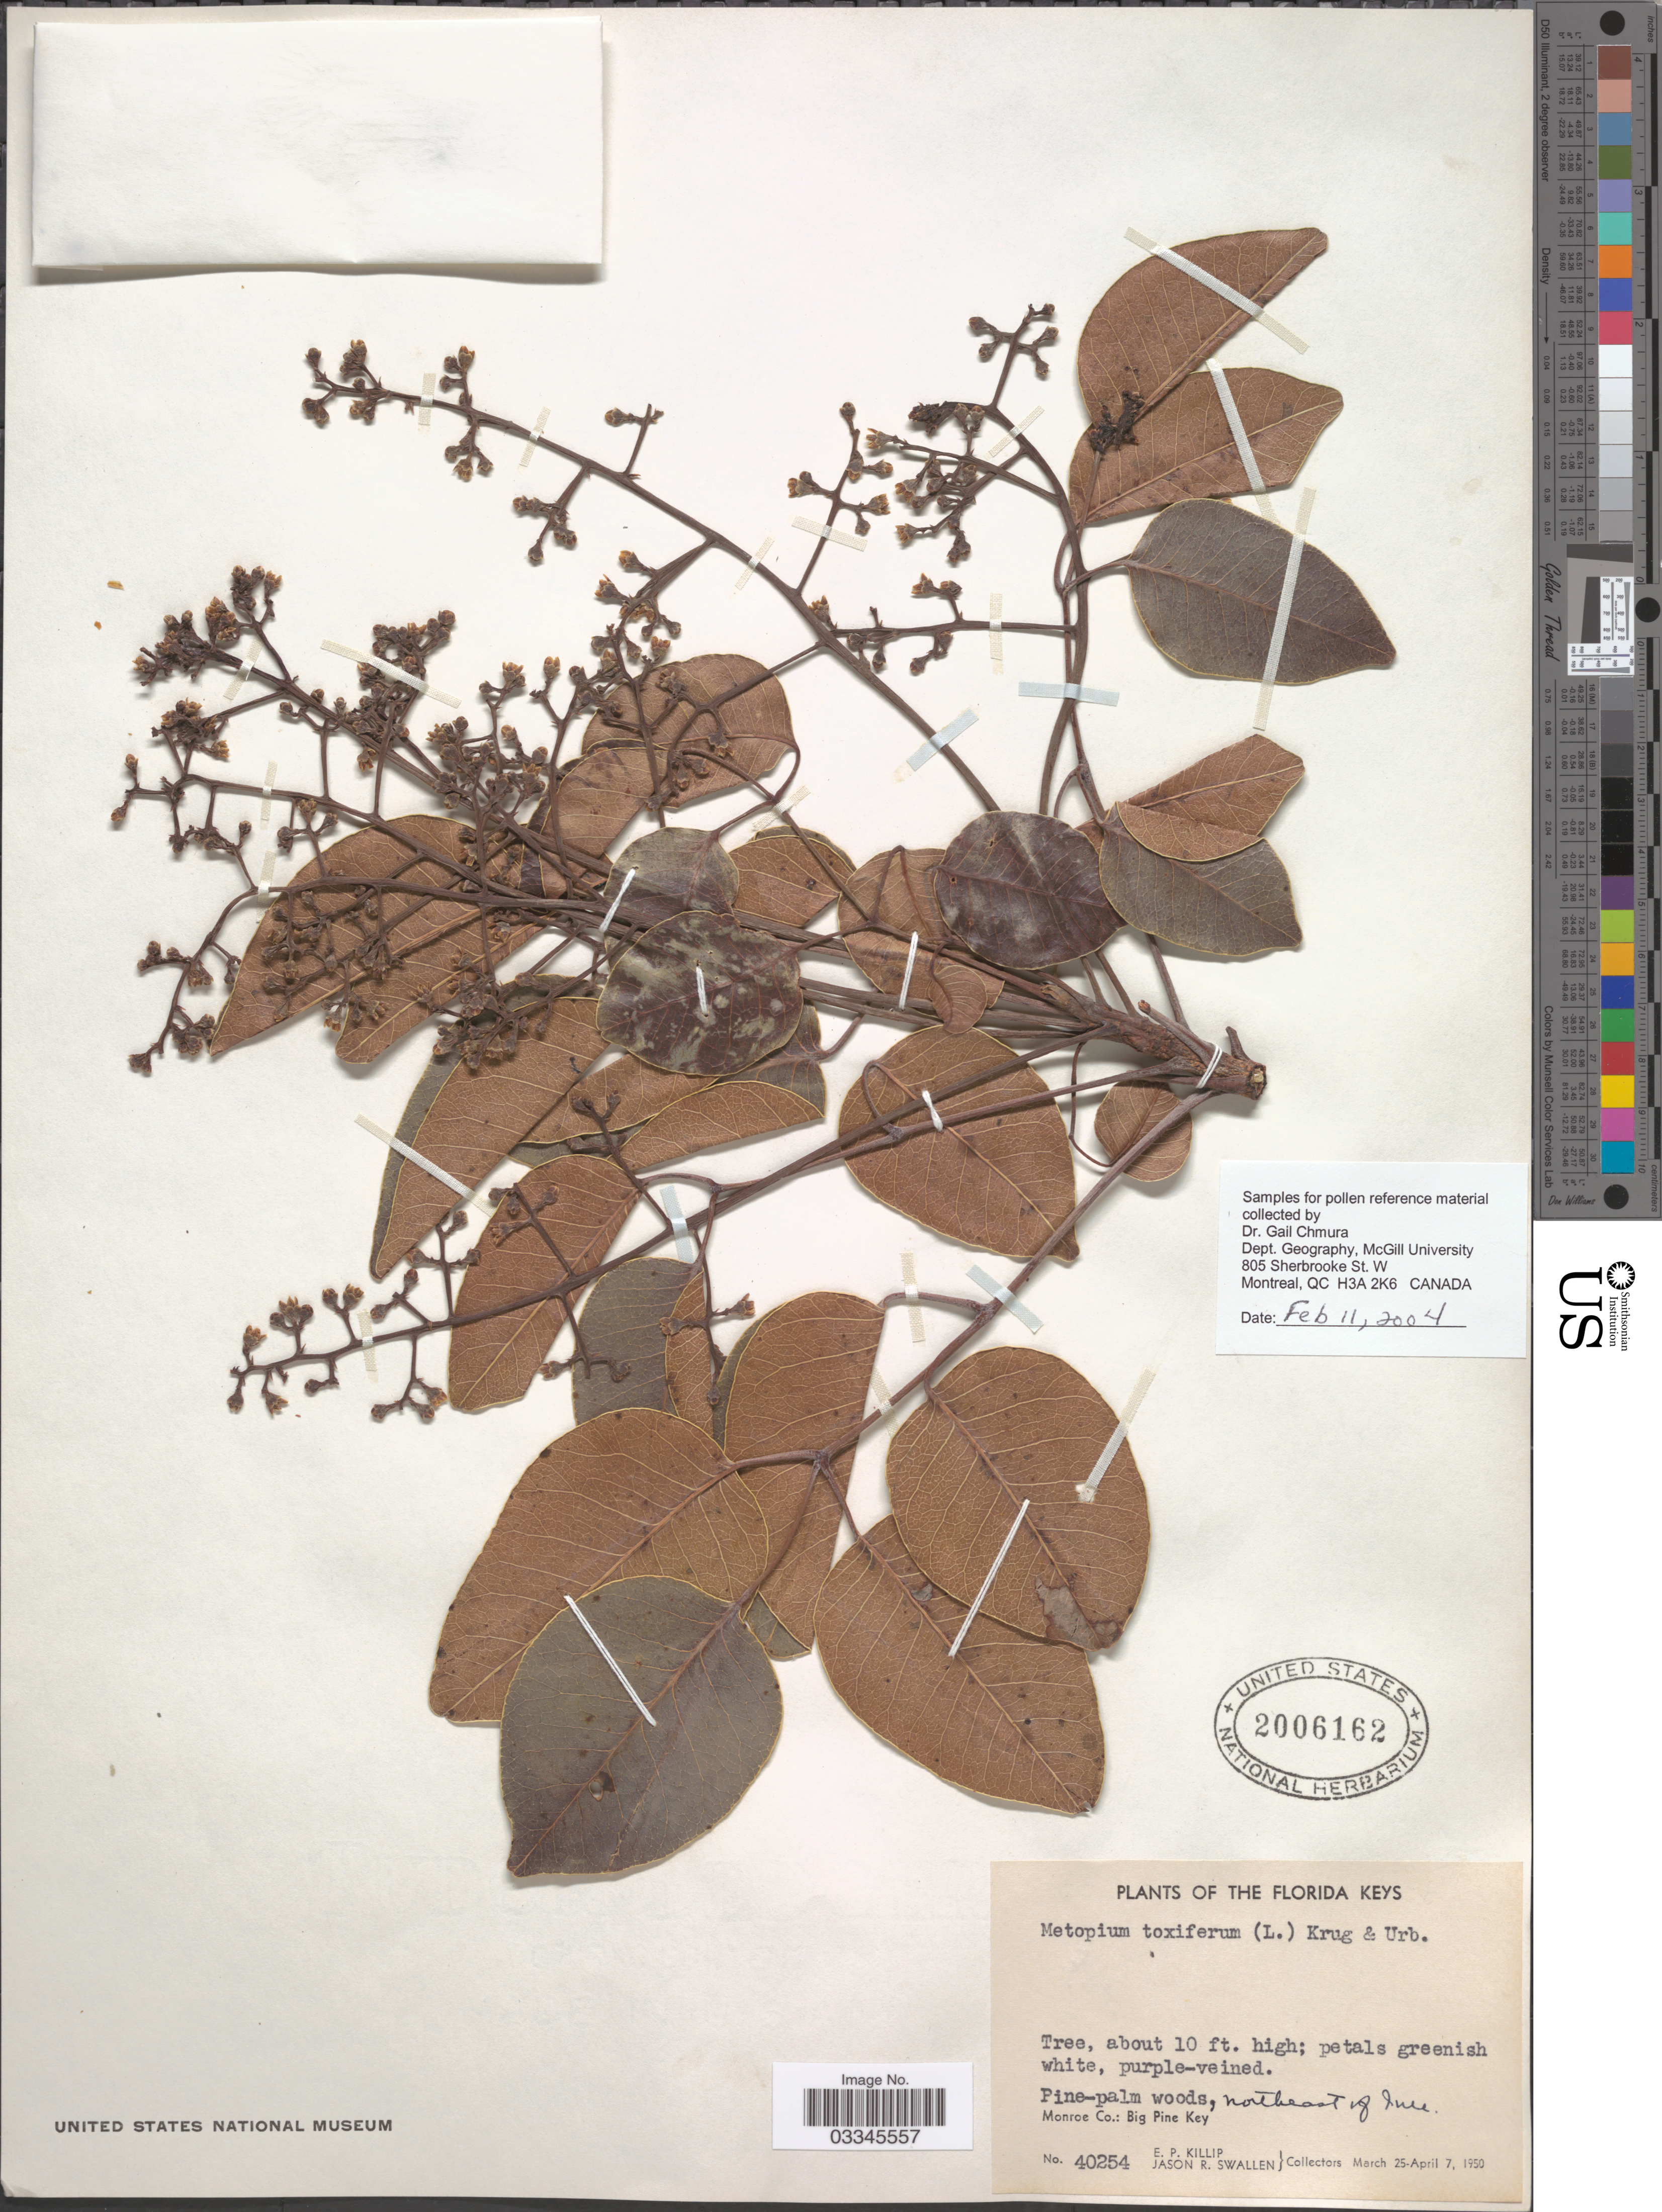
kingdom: Plantae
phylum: Tracheophyta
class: Magnoliopsida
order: Sapindales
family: Anacardiaceae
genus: Metopium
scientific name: Metopium toxiferum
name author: (L.) Krug & Urb.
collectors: E. P. Killip & J. R. Swallen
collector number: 40254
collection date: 1950-03-25/1950-04-07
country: United States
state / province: Florida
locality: Florida Keys. Northeast of Inn. Monroe Co.: Big Pine Key.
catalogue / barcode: US 2006162